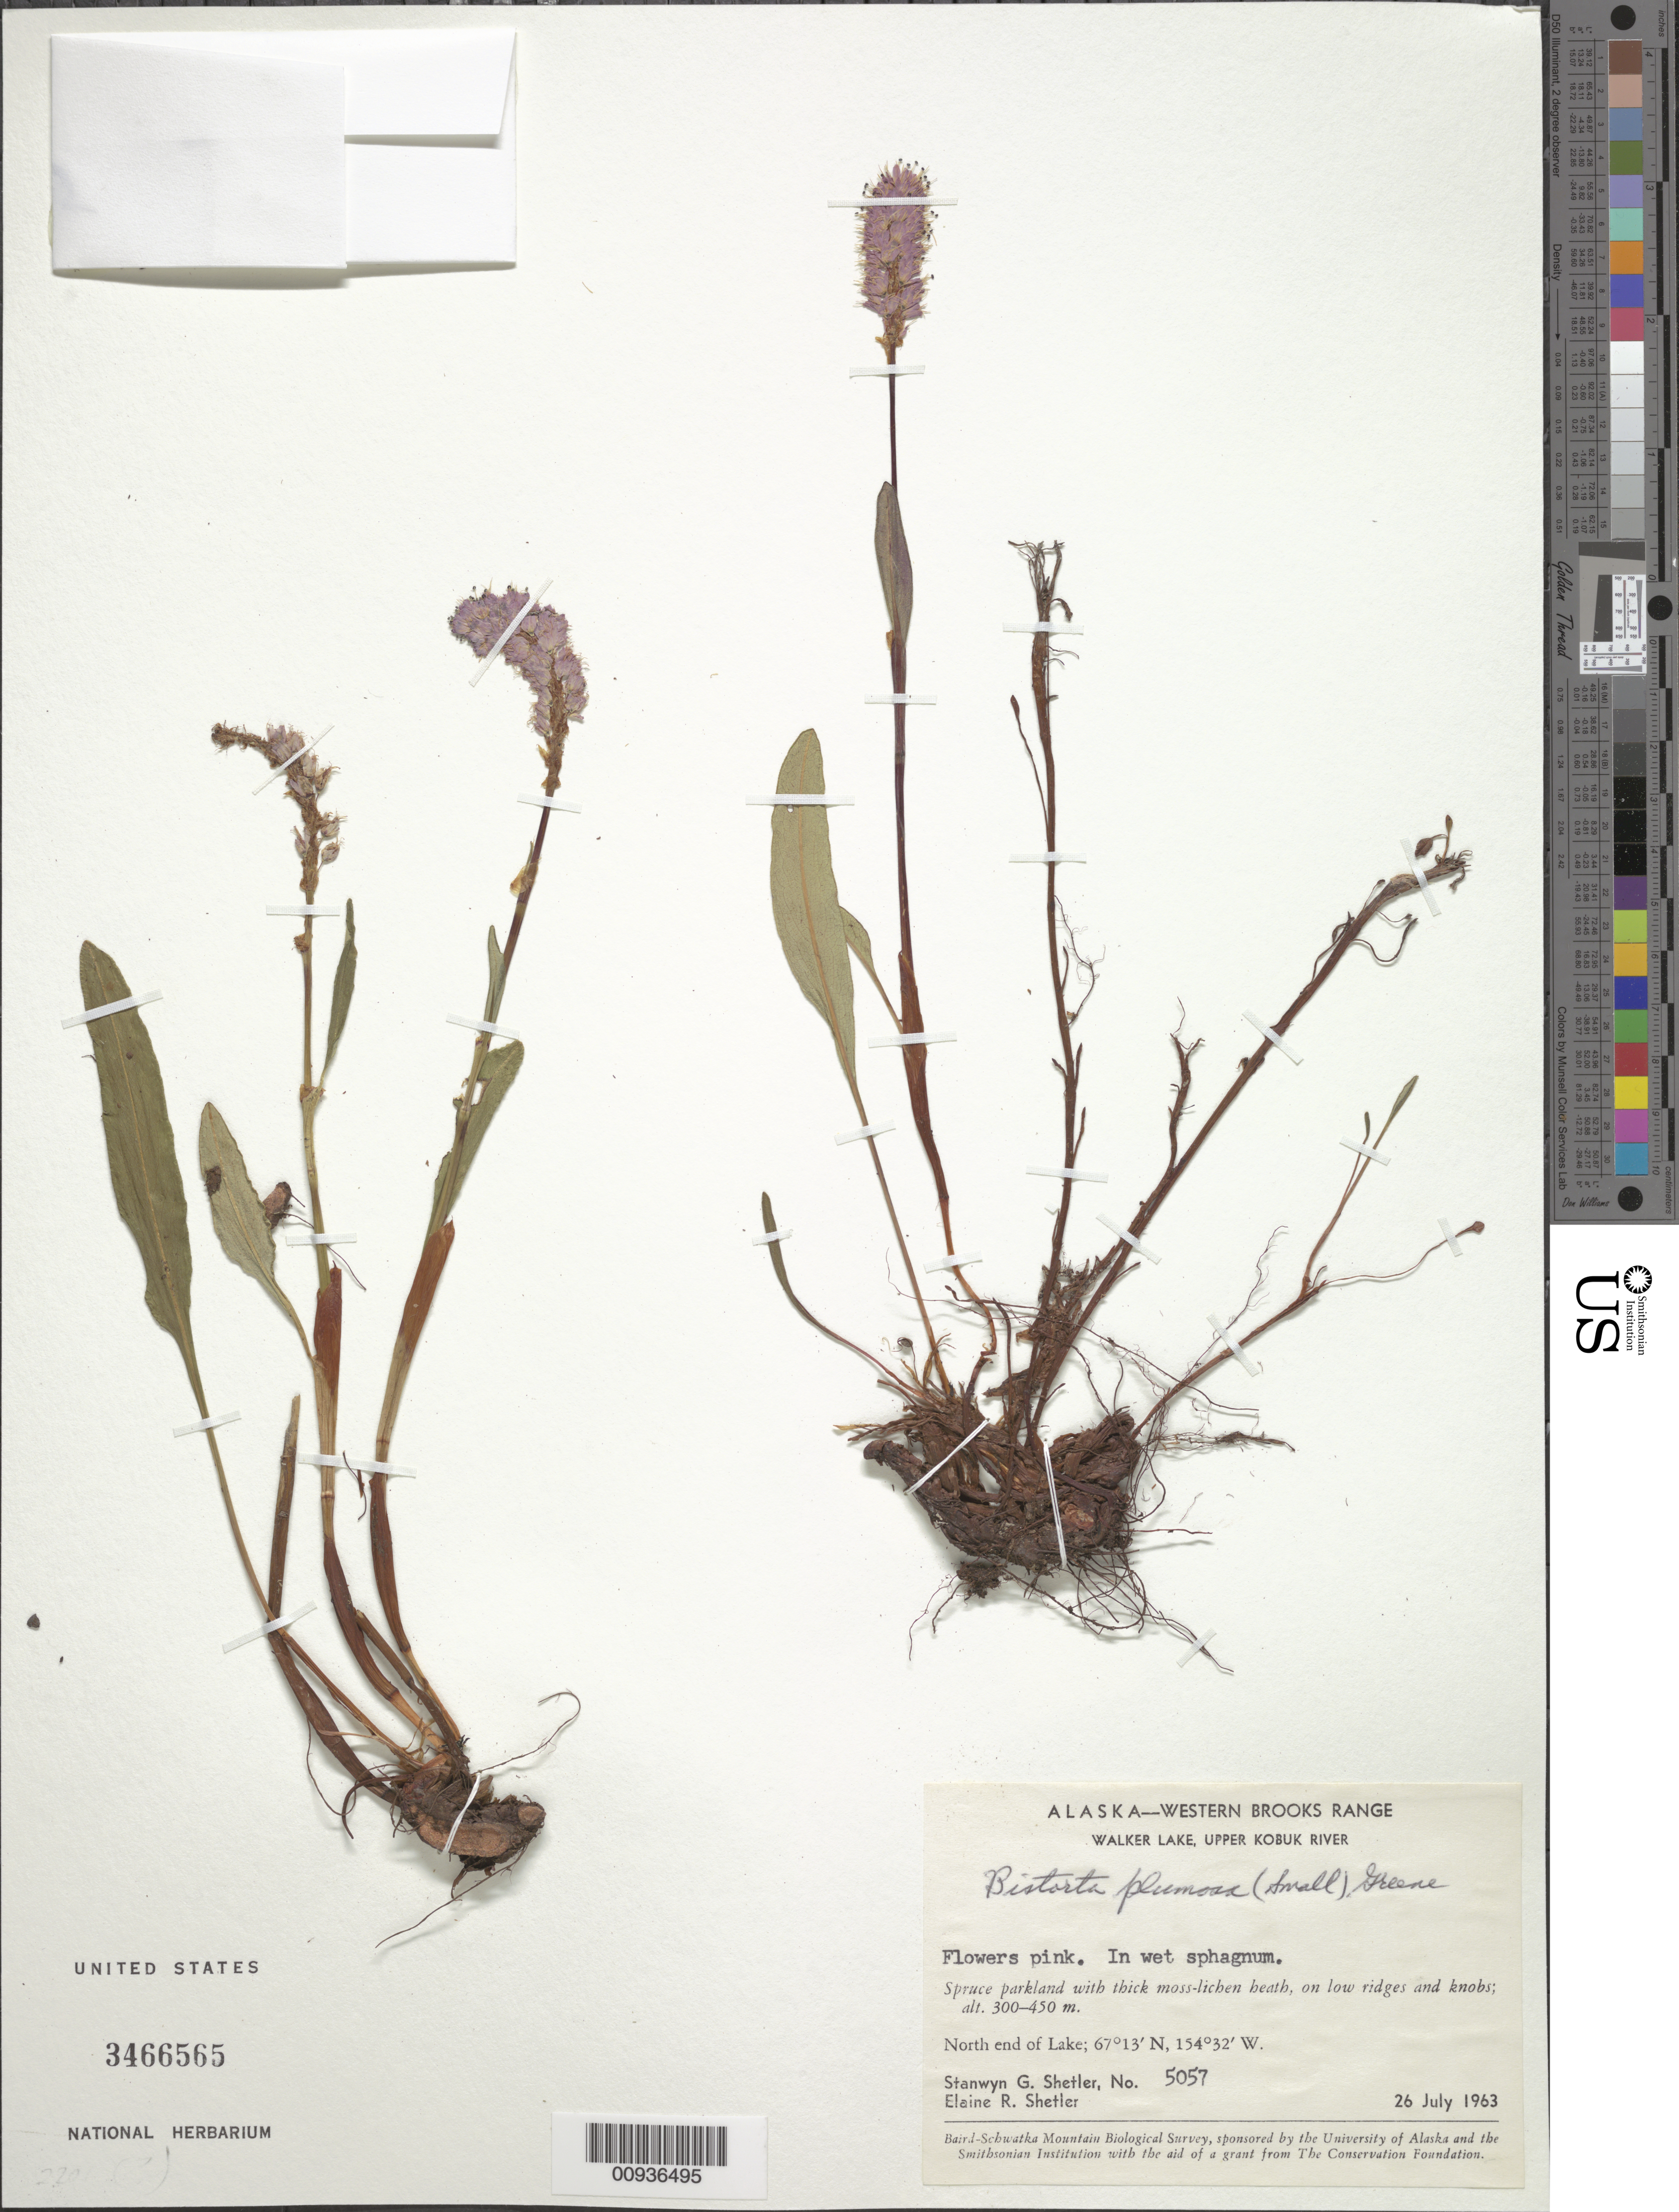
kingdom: Plantae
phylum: Tracheophyta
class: Magnoliopsida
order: Caryophyllales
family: Polygonaceae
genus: Bistorta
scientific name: Bistorta plumosa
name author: (Small) Greene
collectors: S. Shetler & E. R. Shetler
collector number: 5057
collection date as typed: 26 Jul 1963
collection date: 1963-07-26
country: United States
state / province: Alaska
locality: North end of Walker Lake. Western Brooks Range, Upper Kobuk River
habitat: Spruce parkland with thick moss-lichen heath, on low ridges and knobs. In wet sphagnum.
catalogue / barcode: US 3466565